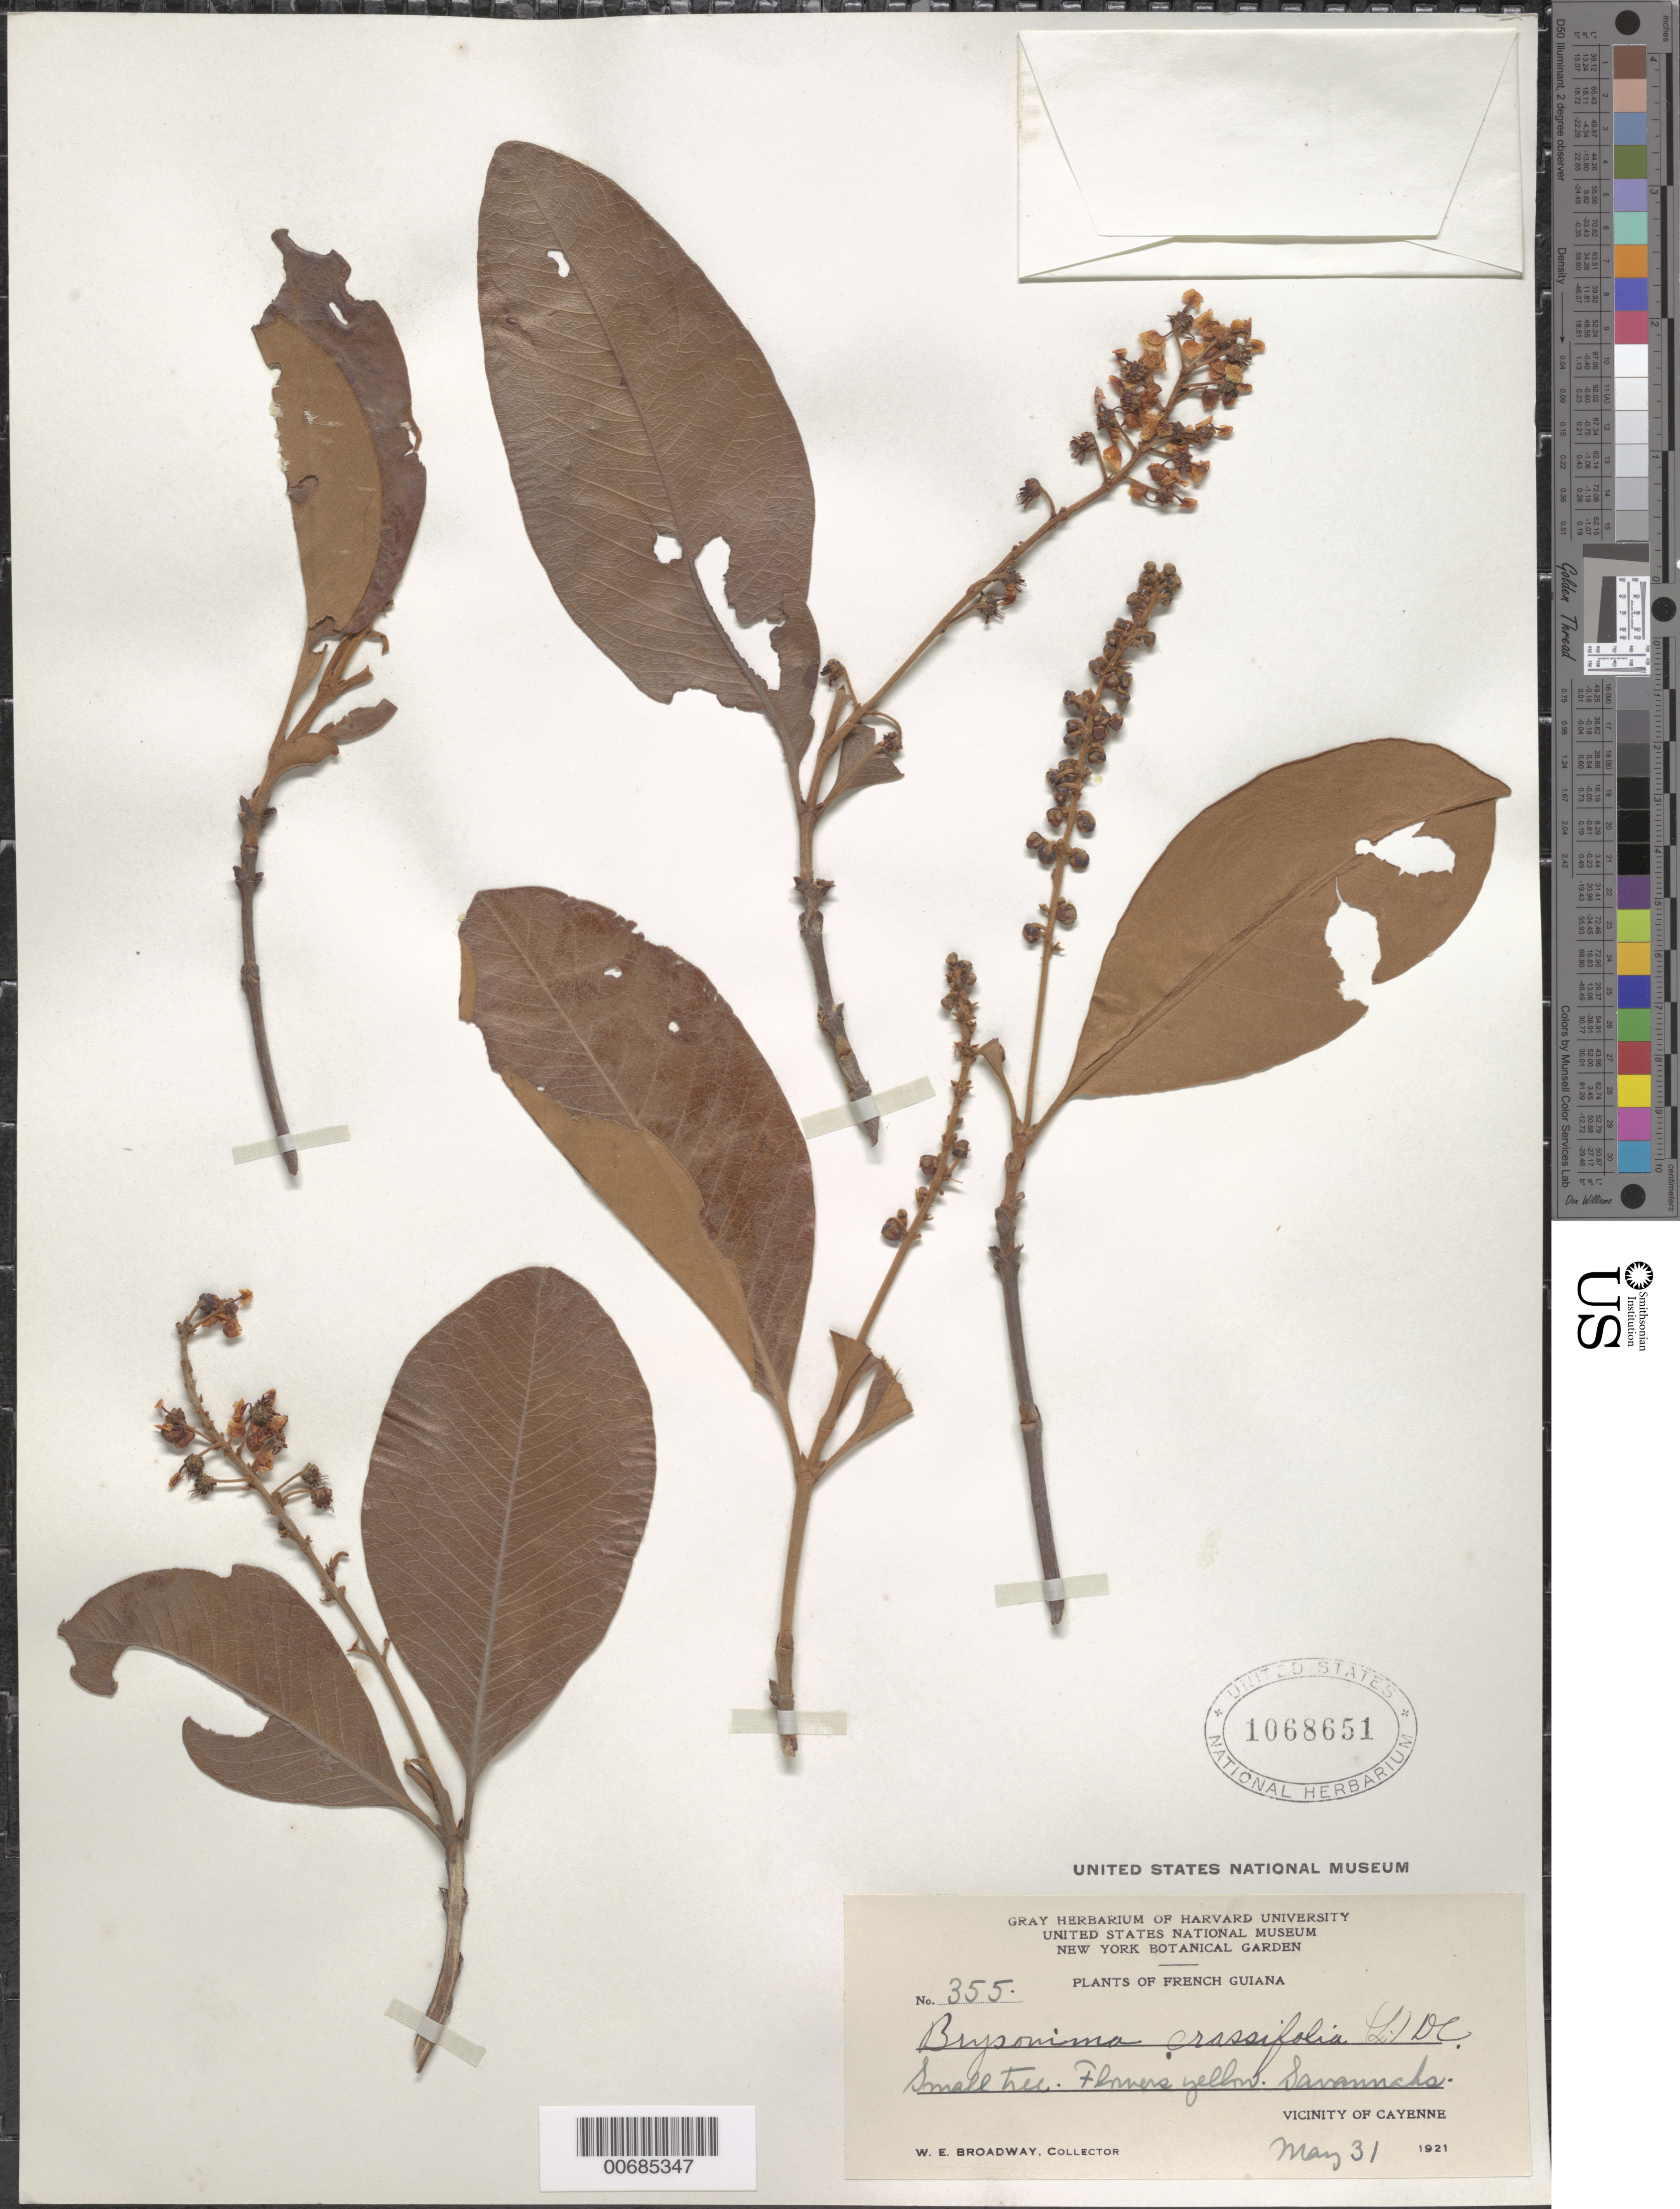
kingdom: Plantae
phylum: Tracheophyta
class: Magnoliopsida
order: Malpighiales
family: Malpighiaceae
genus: Byrsonima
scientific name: Byrsonima crassifolia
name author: (L.) Kunth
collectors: W. E. Broadway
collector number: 355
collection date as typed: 31-May-21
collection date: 1921-05-31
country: French Guiana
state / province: Cayenne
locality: Cayenne, vic.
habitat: Savanna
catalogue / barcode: US 1068651